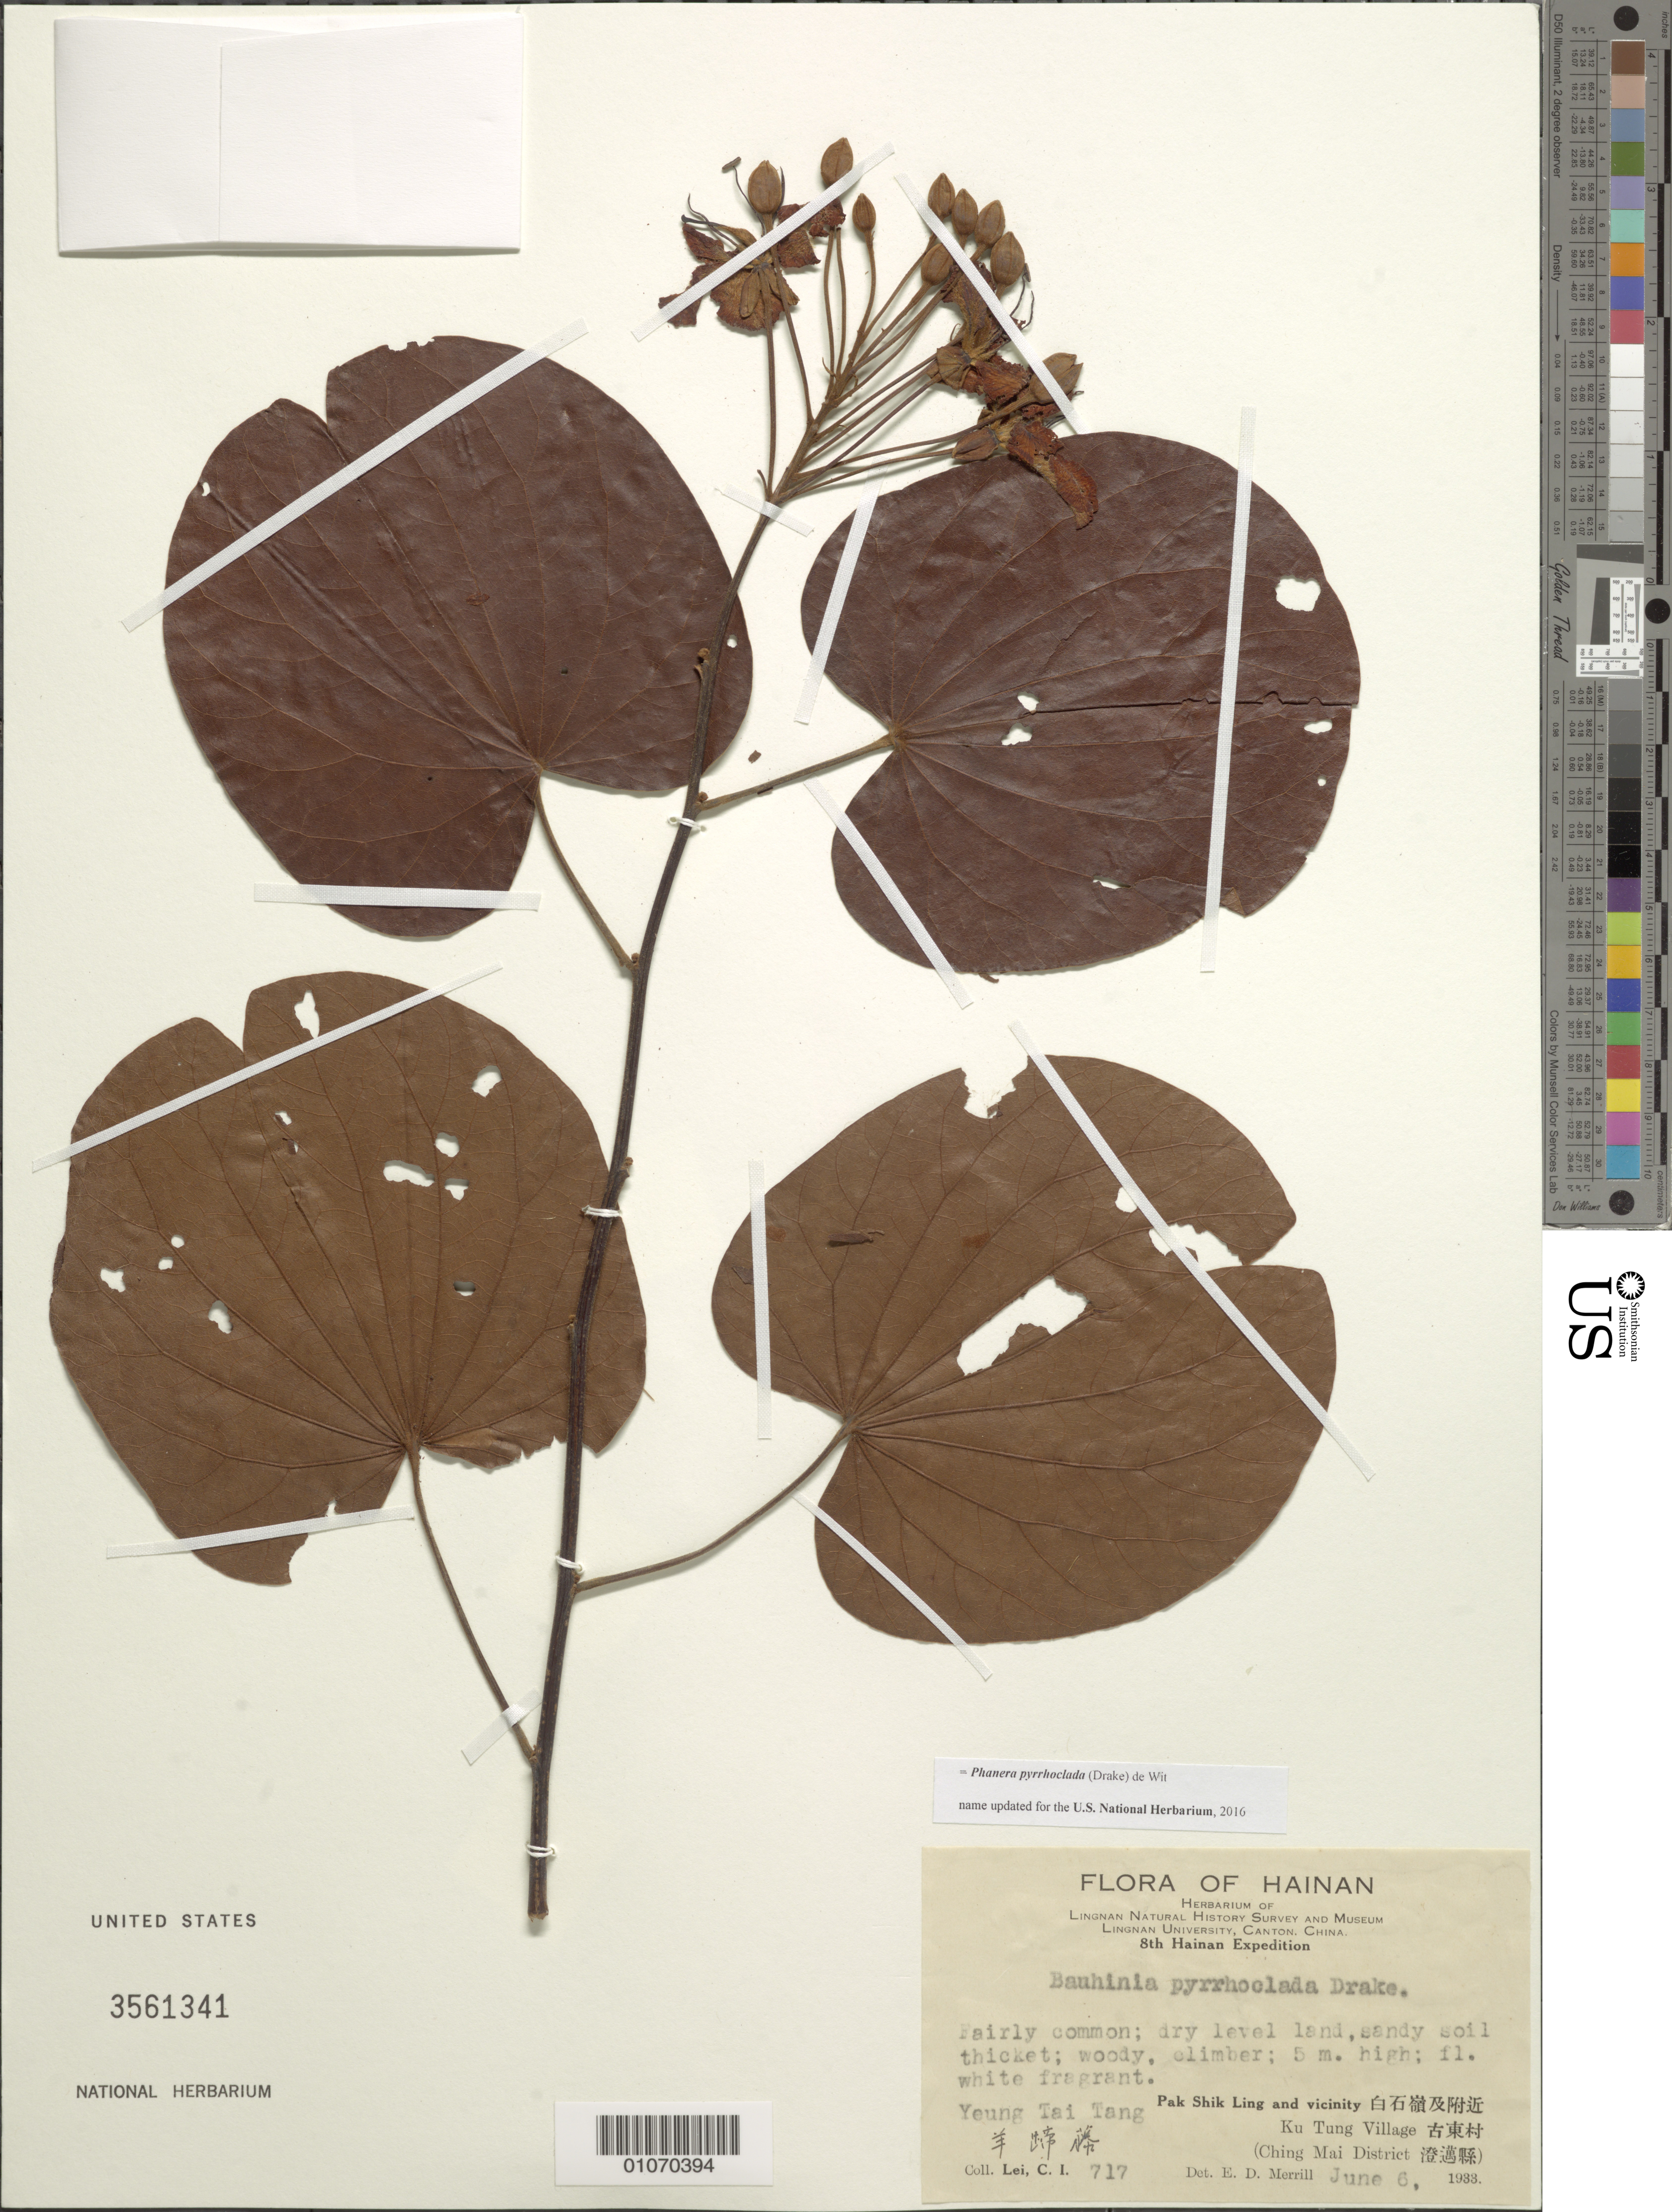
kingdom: Plantae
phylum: Tracheophyta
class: Magnoliopsida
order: Fabales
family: Fabaceae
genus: Phanera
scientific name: Phanera pyrrhoclada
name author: (Drake) de Wit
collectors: C. I. Lei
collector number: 717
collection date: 1933-06-06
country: China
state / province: Hainan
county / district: Ching Mai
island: Hainan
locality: Pak Shik and vicinity, Ku Tung Village, Ching Mai District.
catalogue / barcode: US 356341